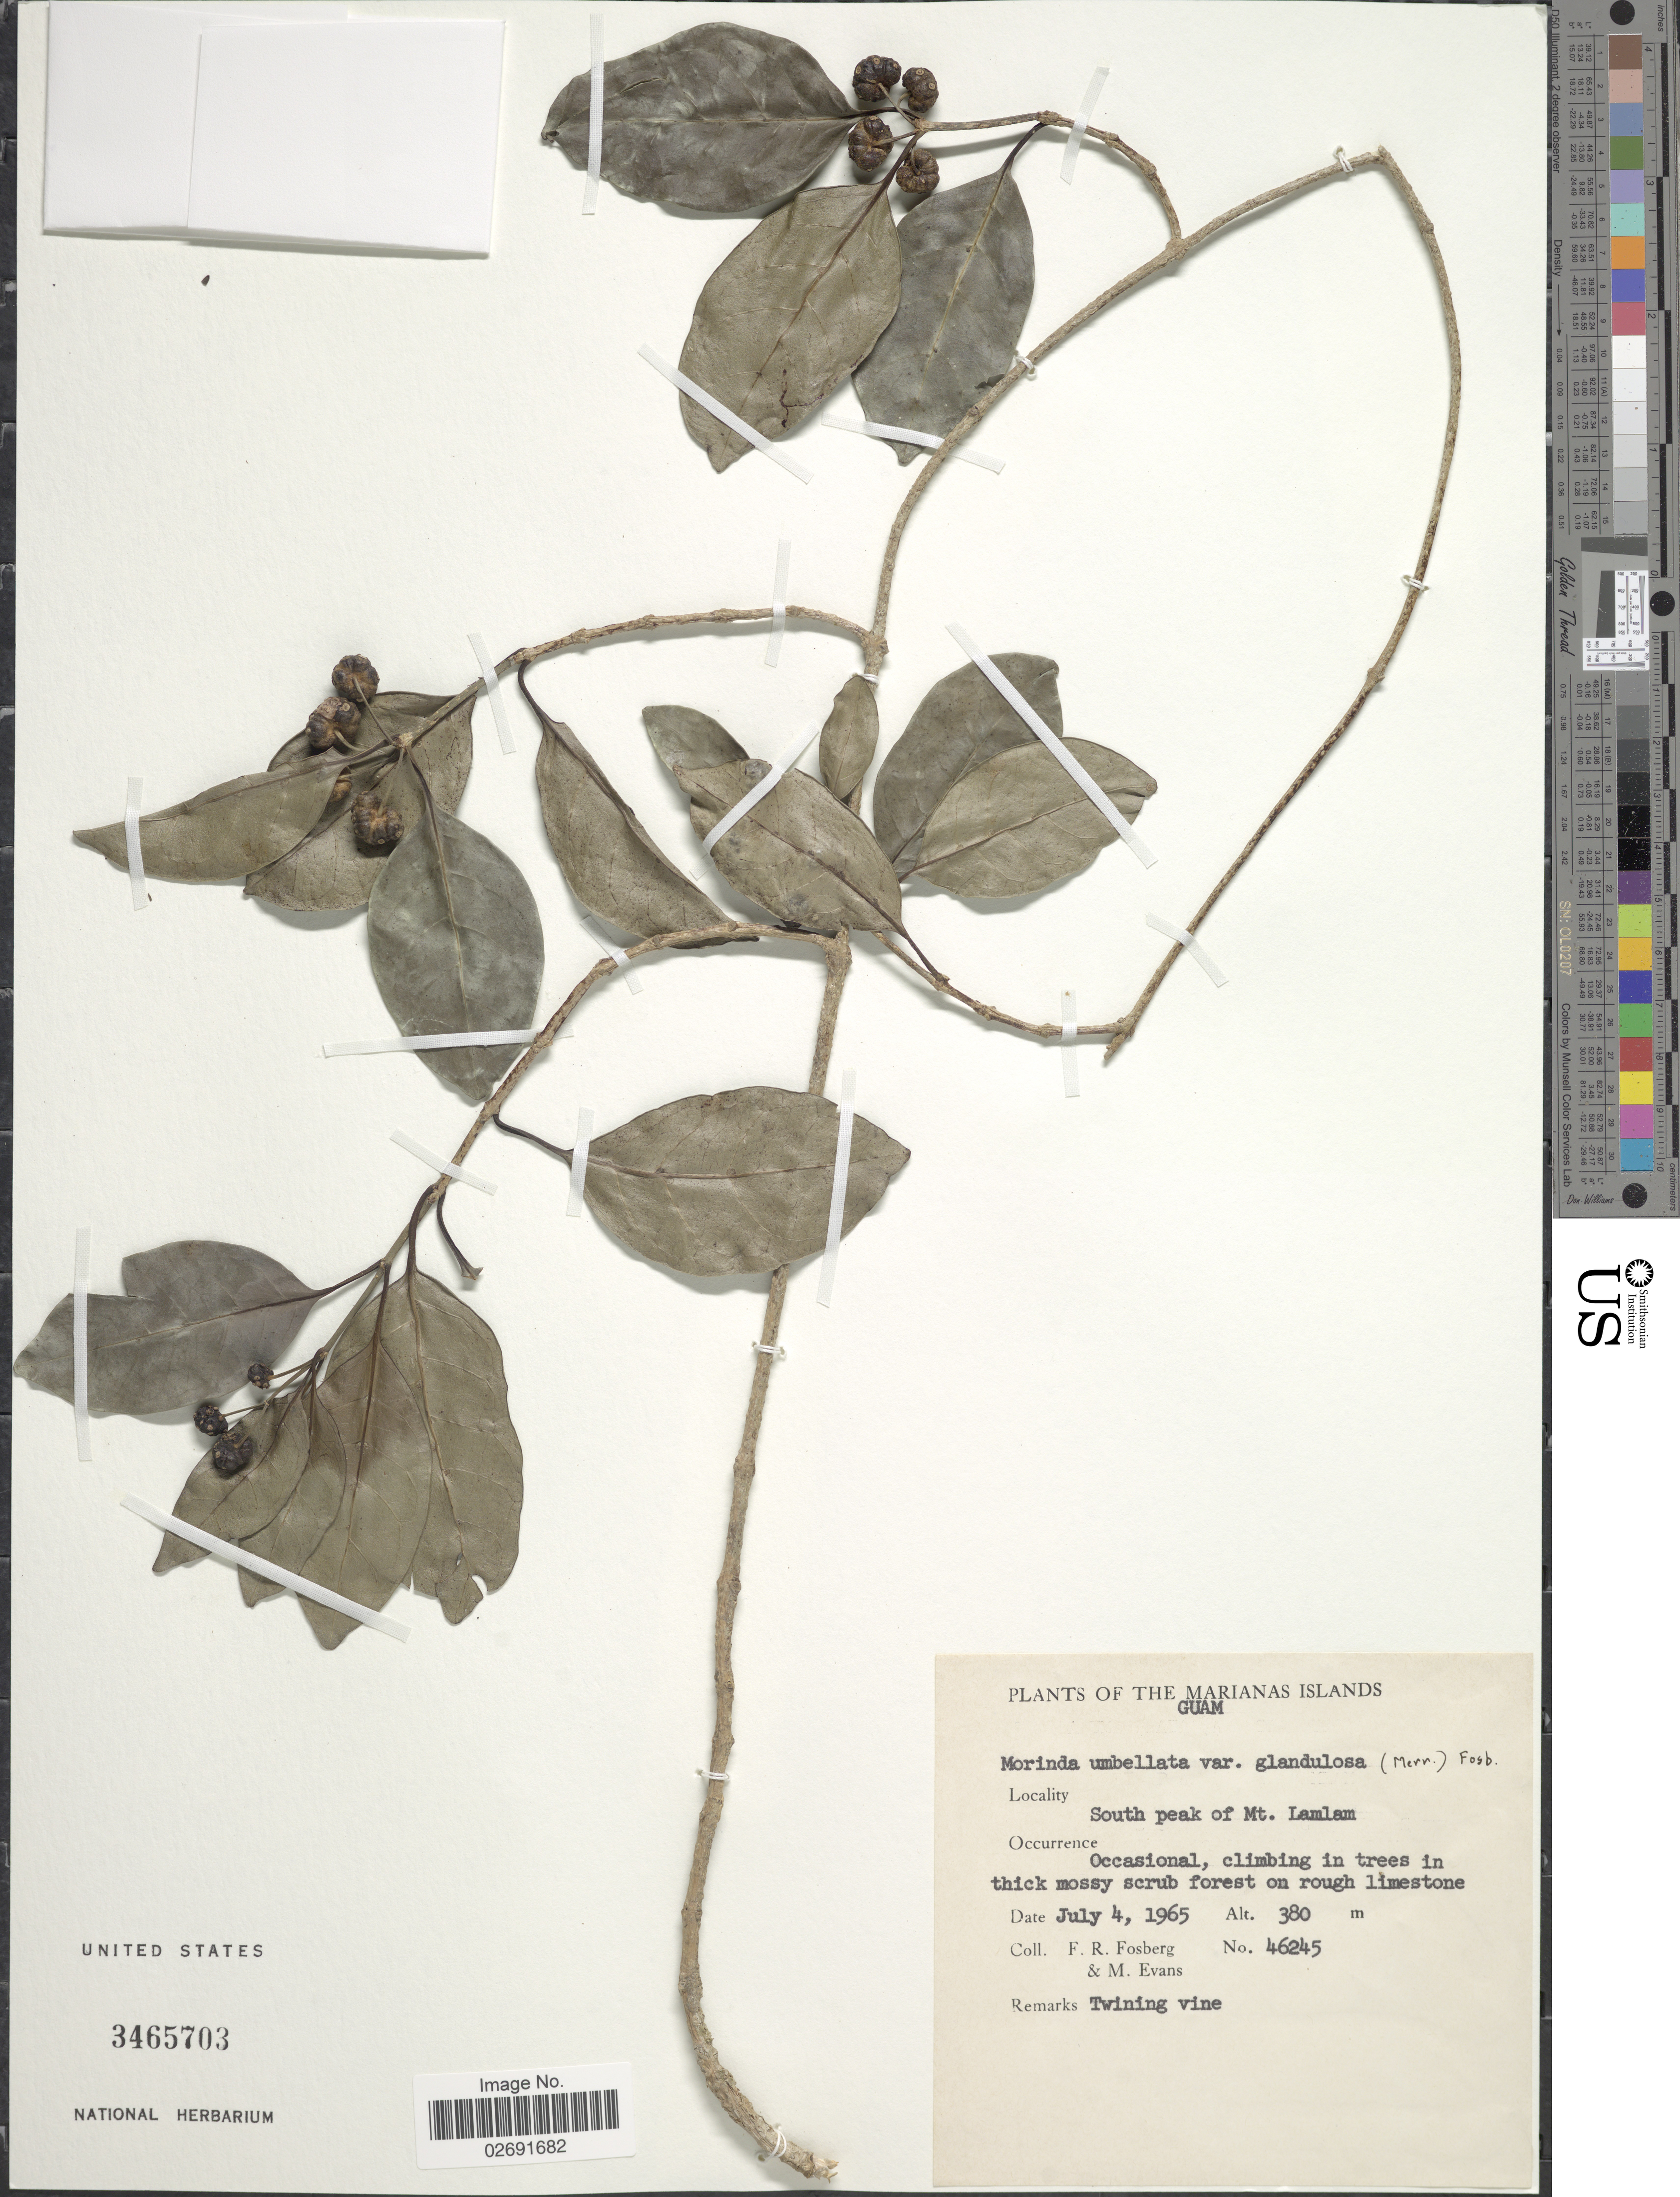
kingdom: Plantae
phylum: Tracheophyta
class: Magnoliopsida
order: Gentianales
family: Rubiaceae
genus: Gynochthodes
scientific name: Gynochthodes myrtifolia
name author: (A. Gray) Razafim. & B. Bremer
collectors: F. R. Fosberg & M. Evans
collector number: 46245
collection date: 1965-07-04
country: Guam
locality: Marianas Island. South peak of Mt. Lamlam.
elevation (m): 380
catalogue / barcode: US 3465703